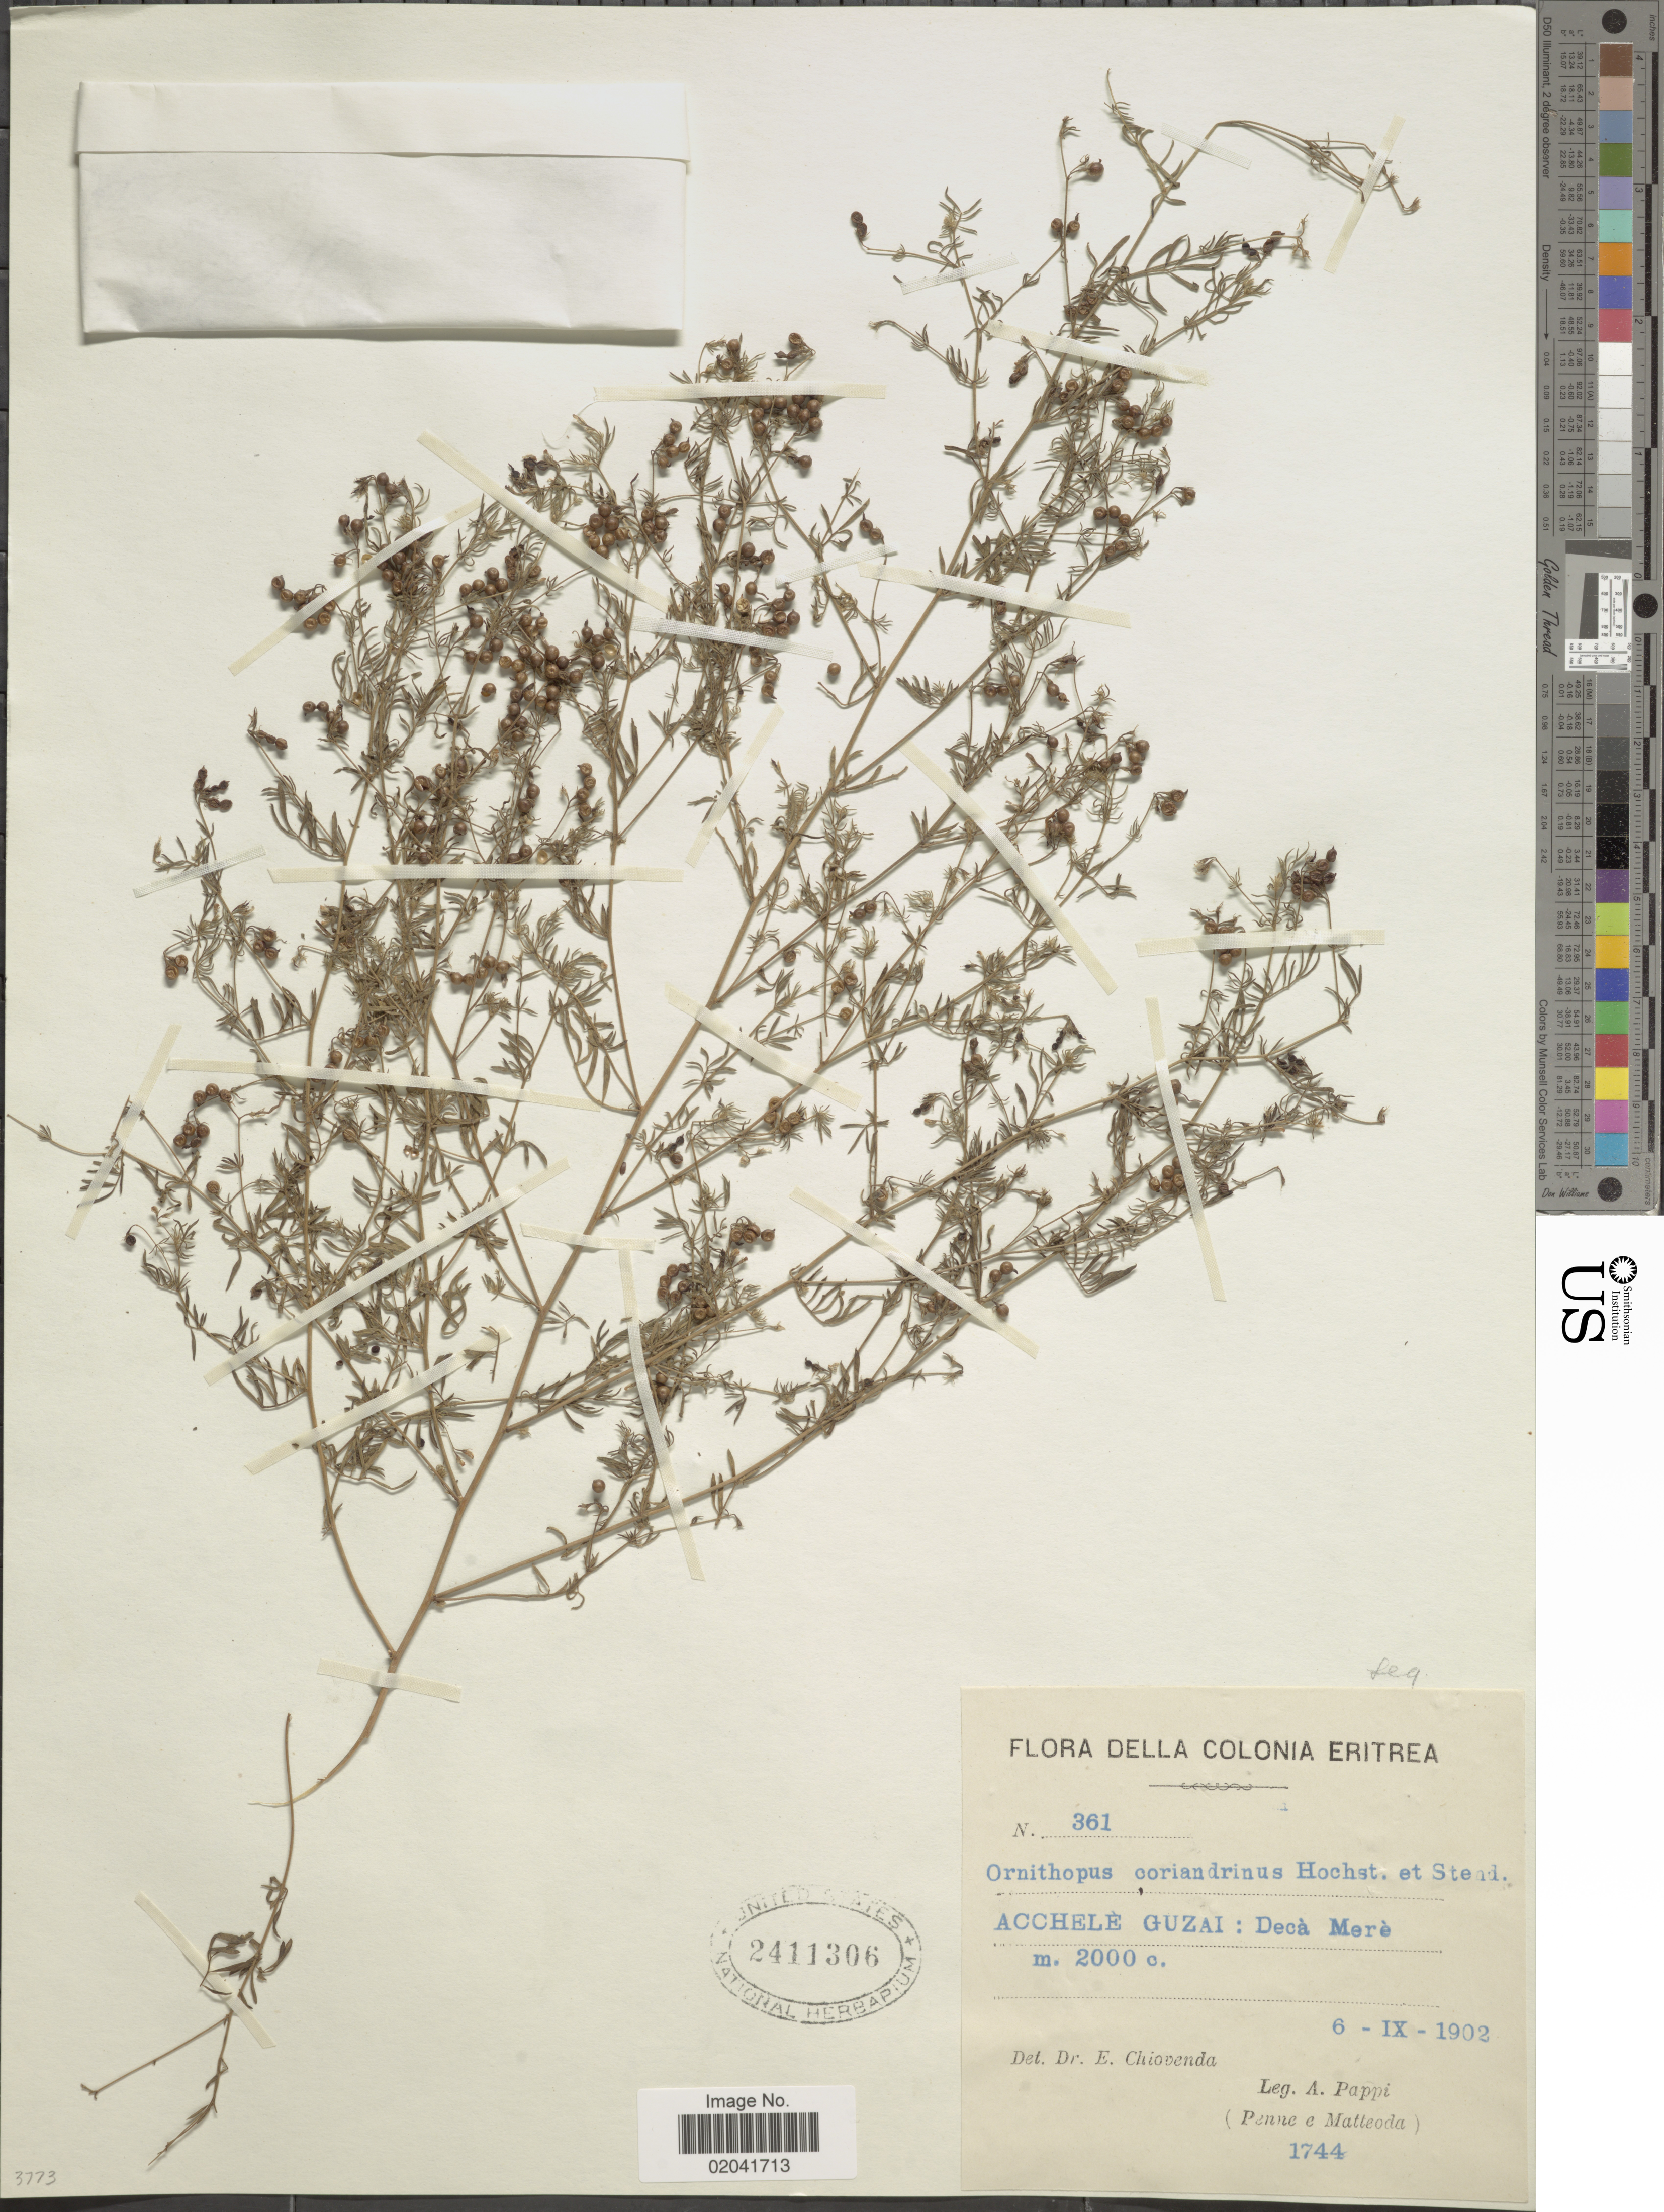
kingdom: Plantae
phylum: Tracheophyta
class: Magnoliopsida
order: Fabales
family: Fabaceae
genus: Ornithopus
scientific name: Ornithopus coriandrinus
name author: Hochst. & Steud. ex Fielding & Gardner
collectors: A. Pappi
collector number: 361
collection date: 1902-09-06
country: Eritrea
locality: Della Colonia Eritrea, Acchelé Guzai: Deca Merè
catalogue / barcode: US 2411306